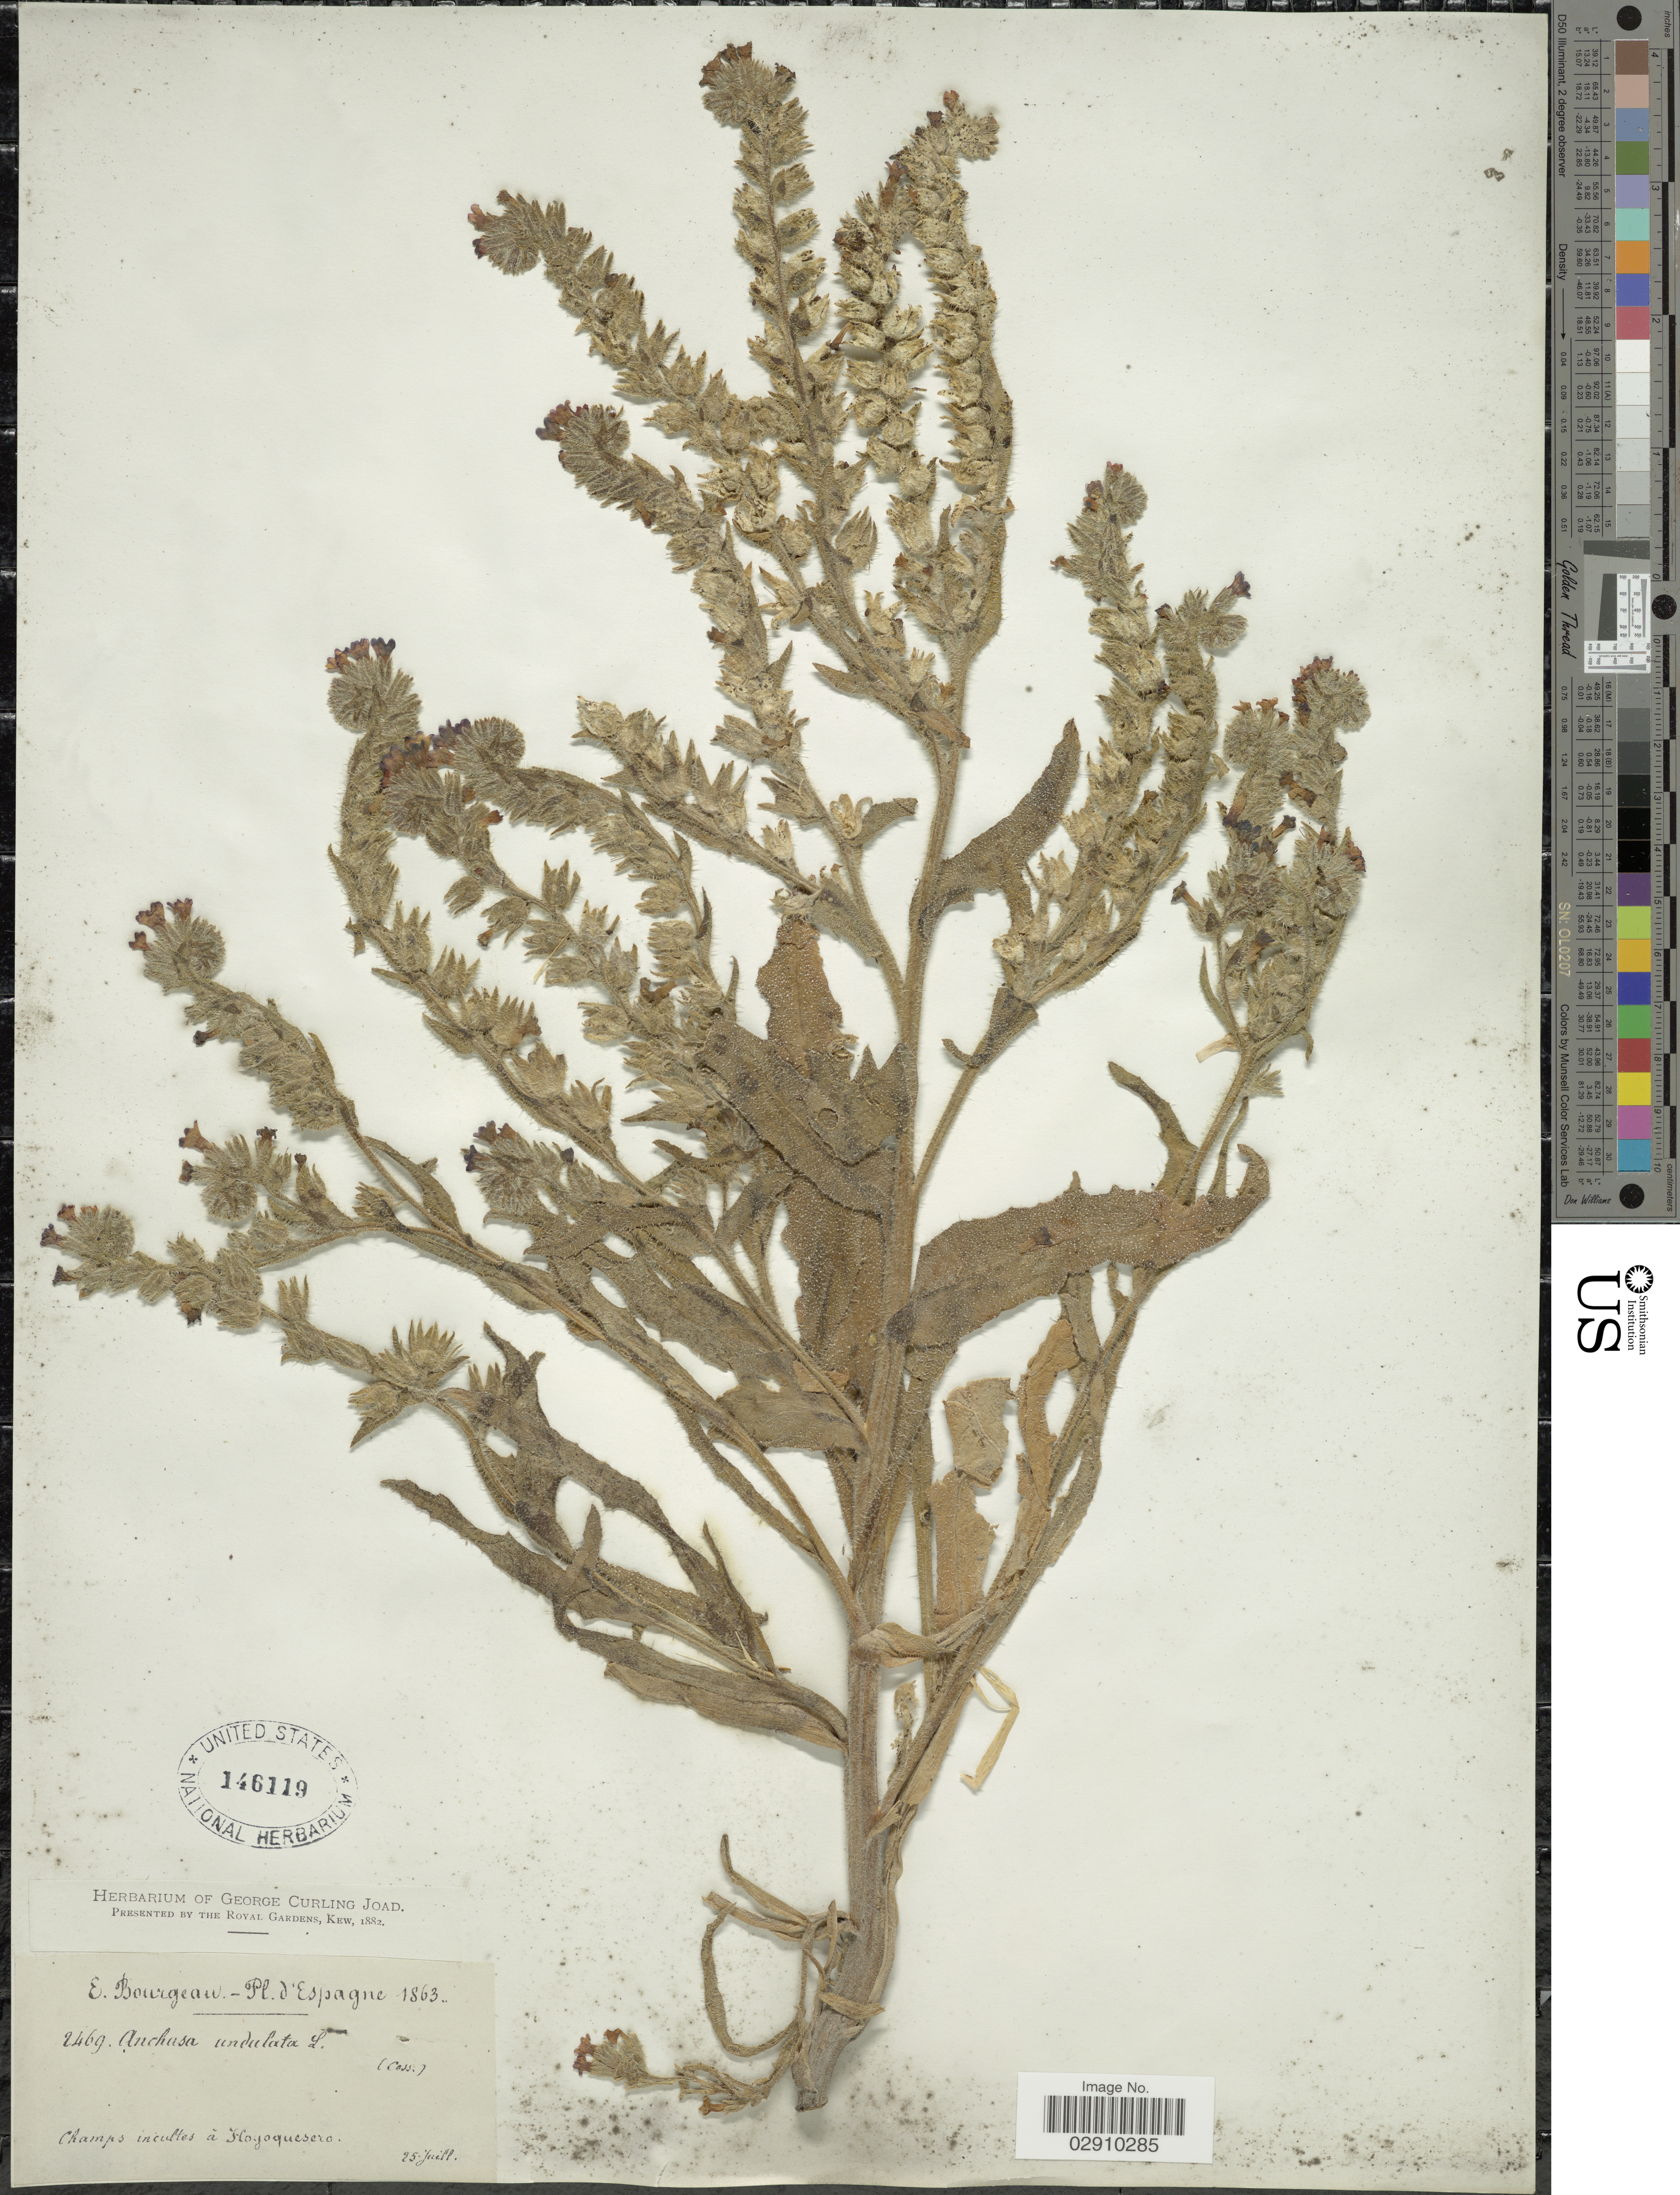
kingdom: Plantae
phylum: Tracheophyta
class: Magnoliopsida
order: Boraginales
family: Boraginaceae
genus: Anchusa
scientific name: Anchusa undulata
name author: L.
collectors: E. Bourgeau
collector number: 2469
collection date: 1863-07-25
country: Spain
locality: Champs incultes á Hoyoquesera.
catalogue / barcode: US 146119